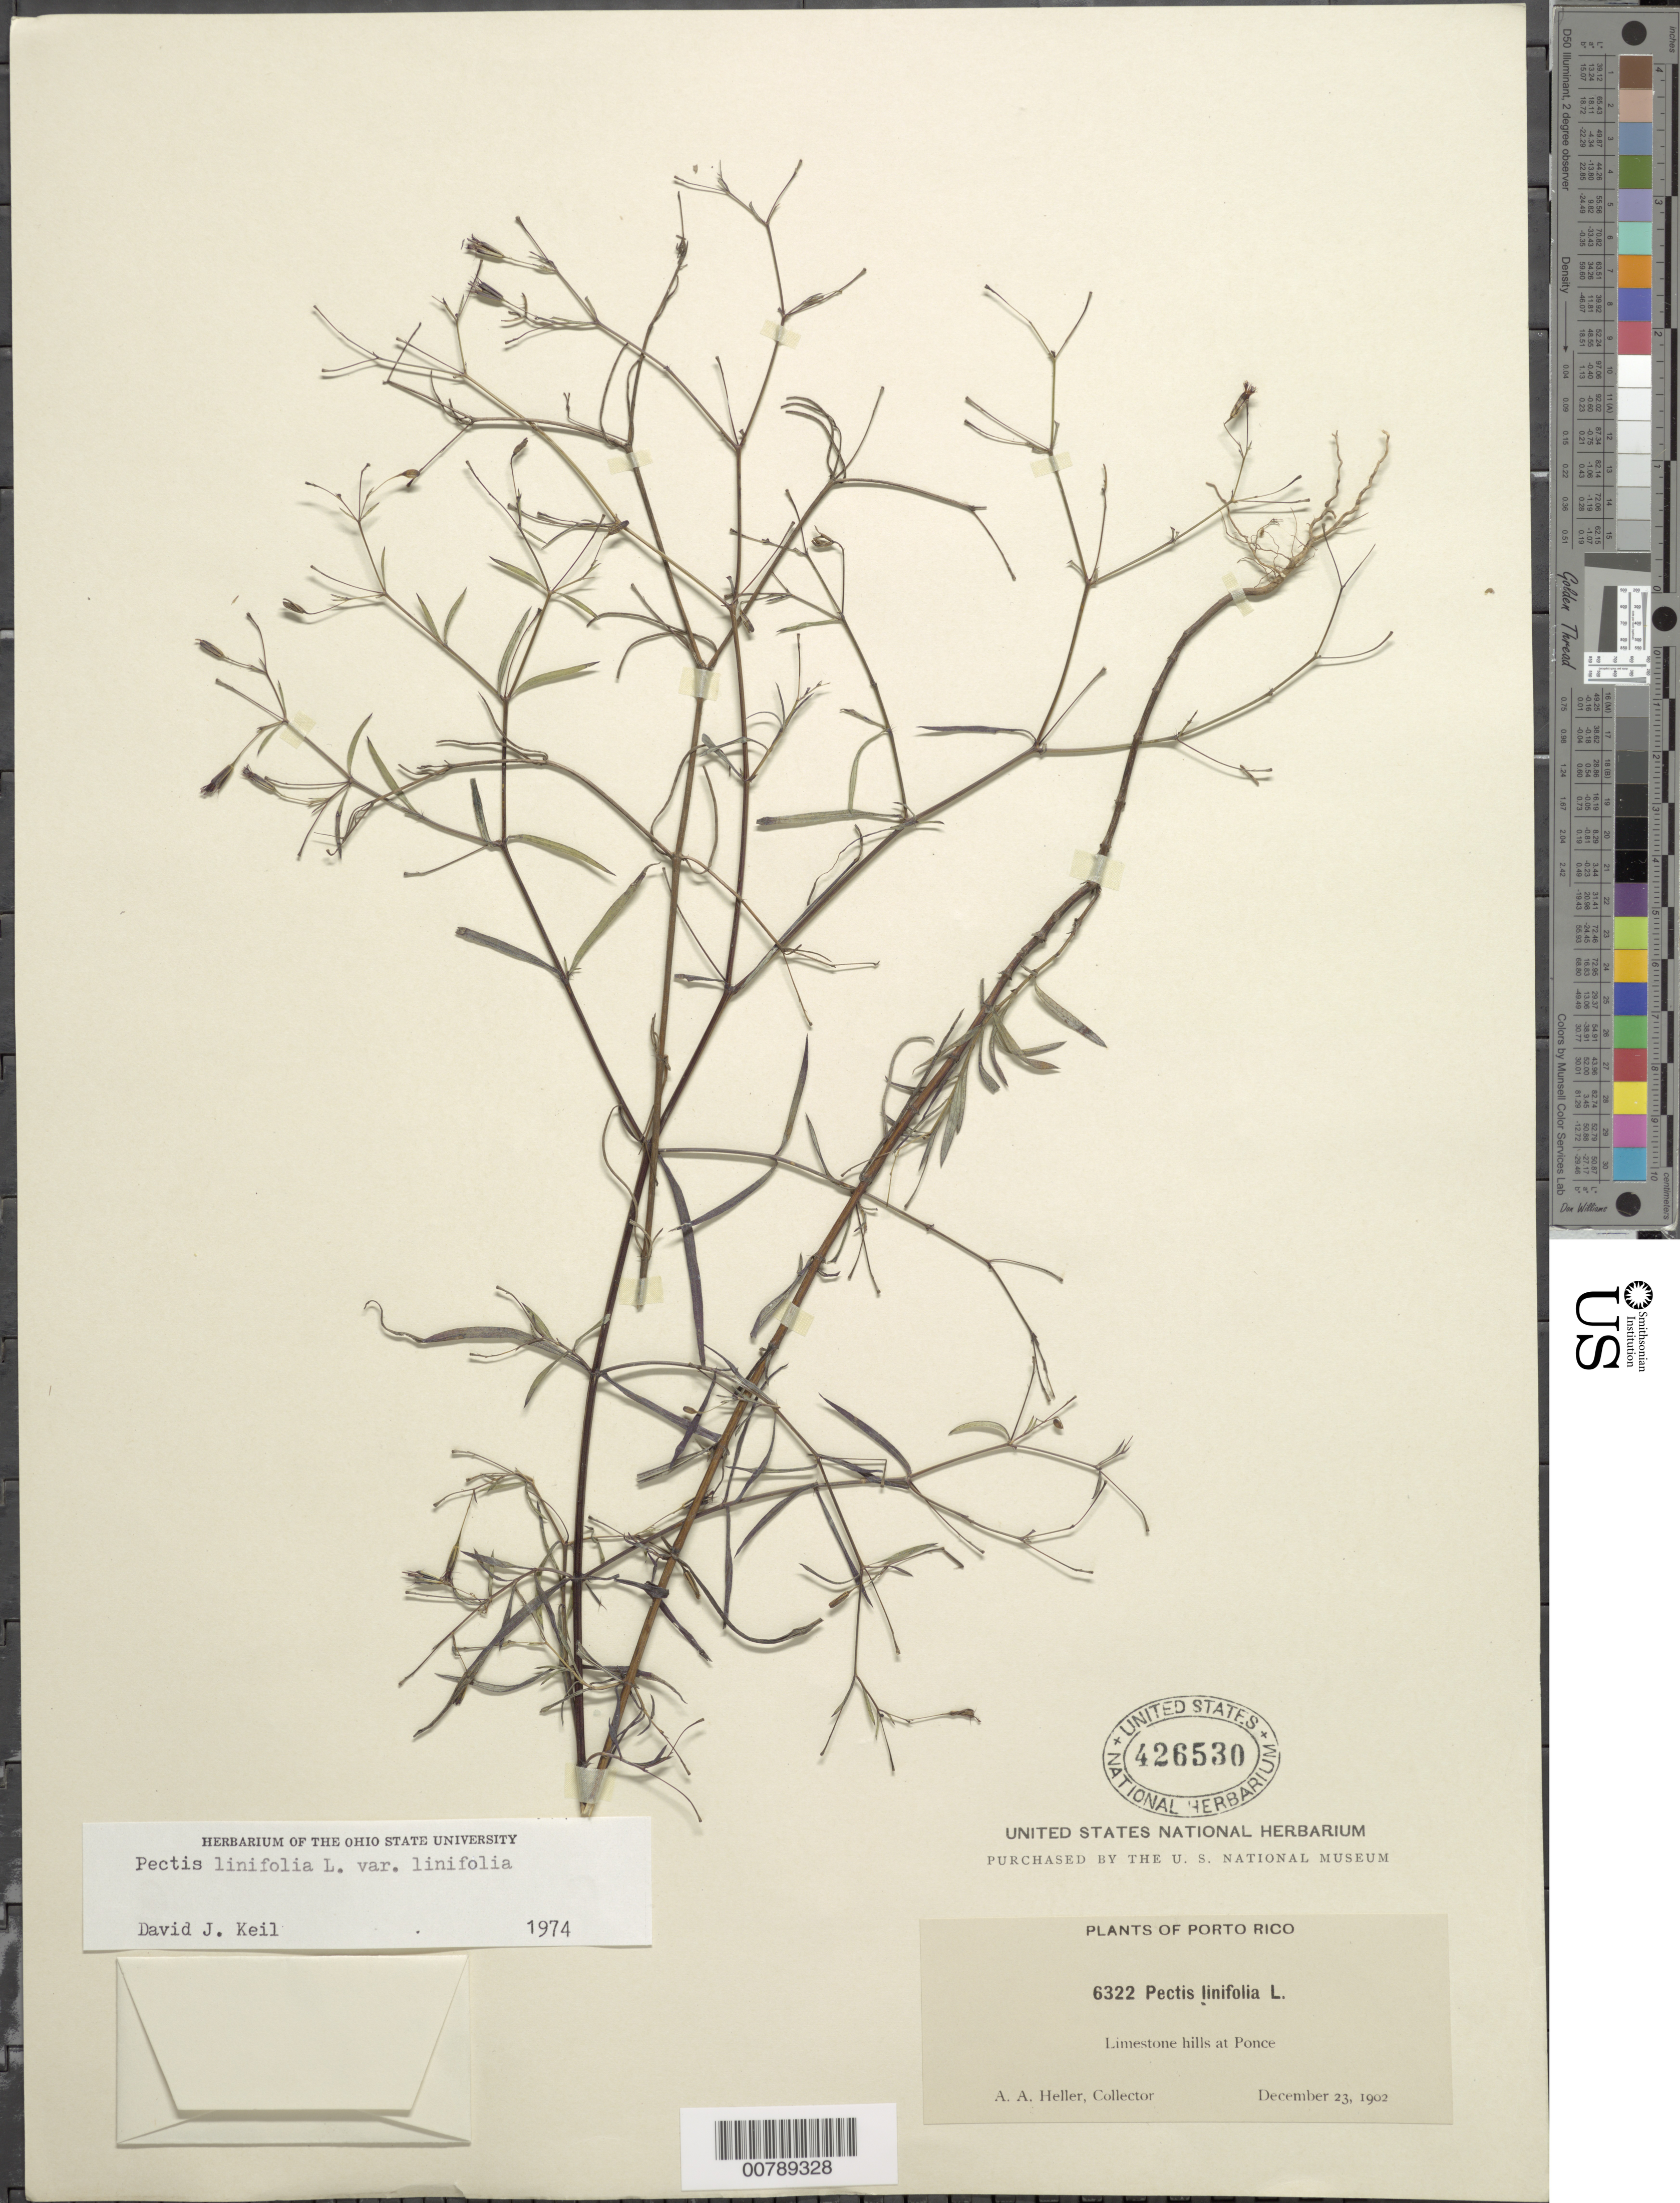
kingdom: Plantae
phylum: Tracheophyta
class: Magnoliopsida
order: Asterales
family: Asteraceae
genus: Pectis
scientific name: Pectis linifolia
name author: L.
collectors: A. A. Heller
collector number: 6322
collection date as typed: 23 Dec 1902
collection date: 1902-12-23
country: Puerto Rico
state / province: Ponce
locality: Limestone hills at Ponce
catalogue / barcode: US 426530